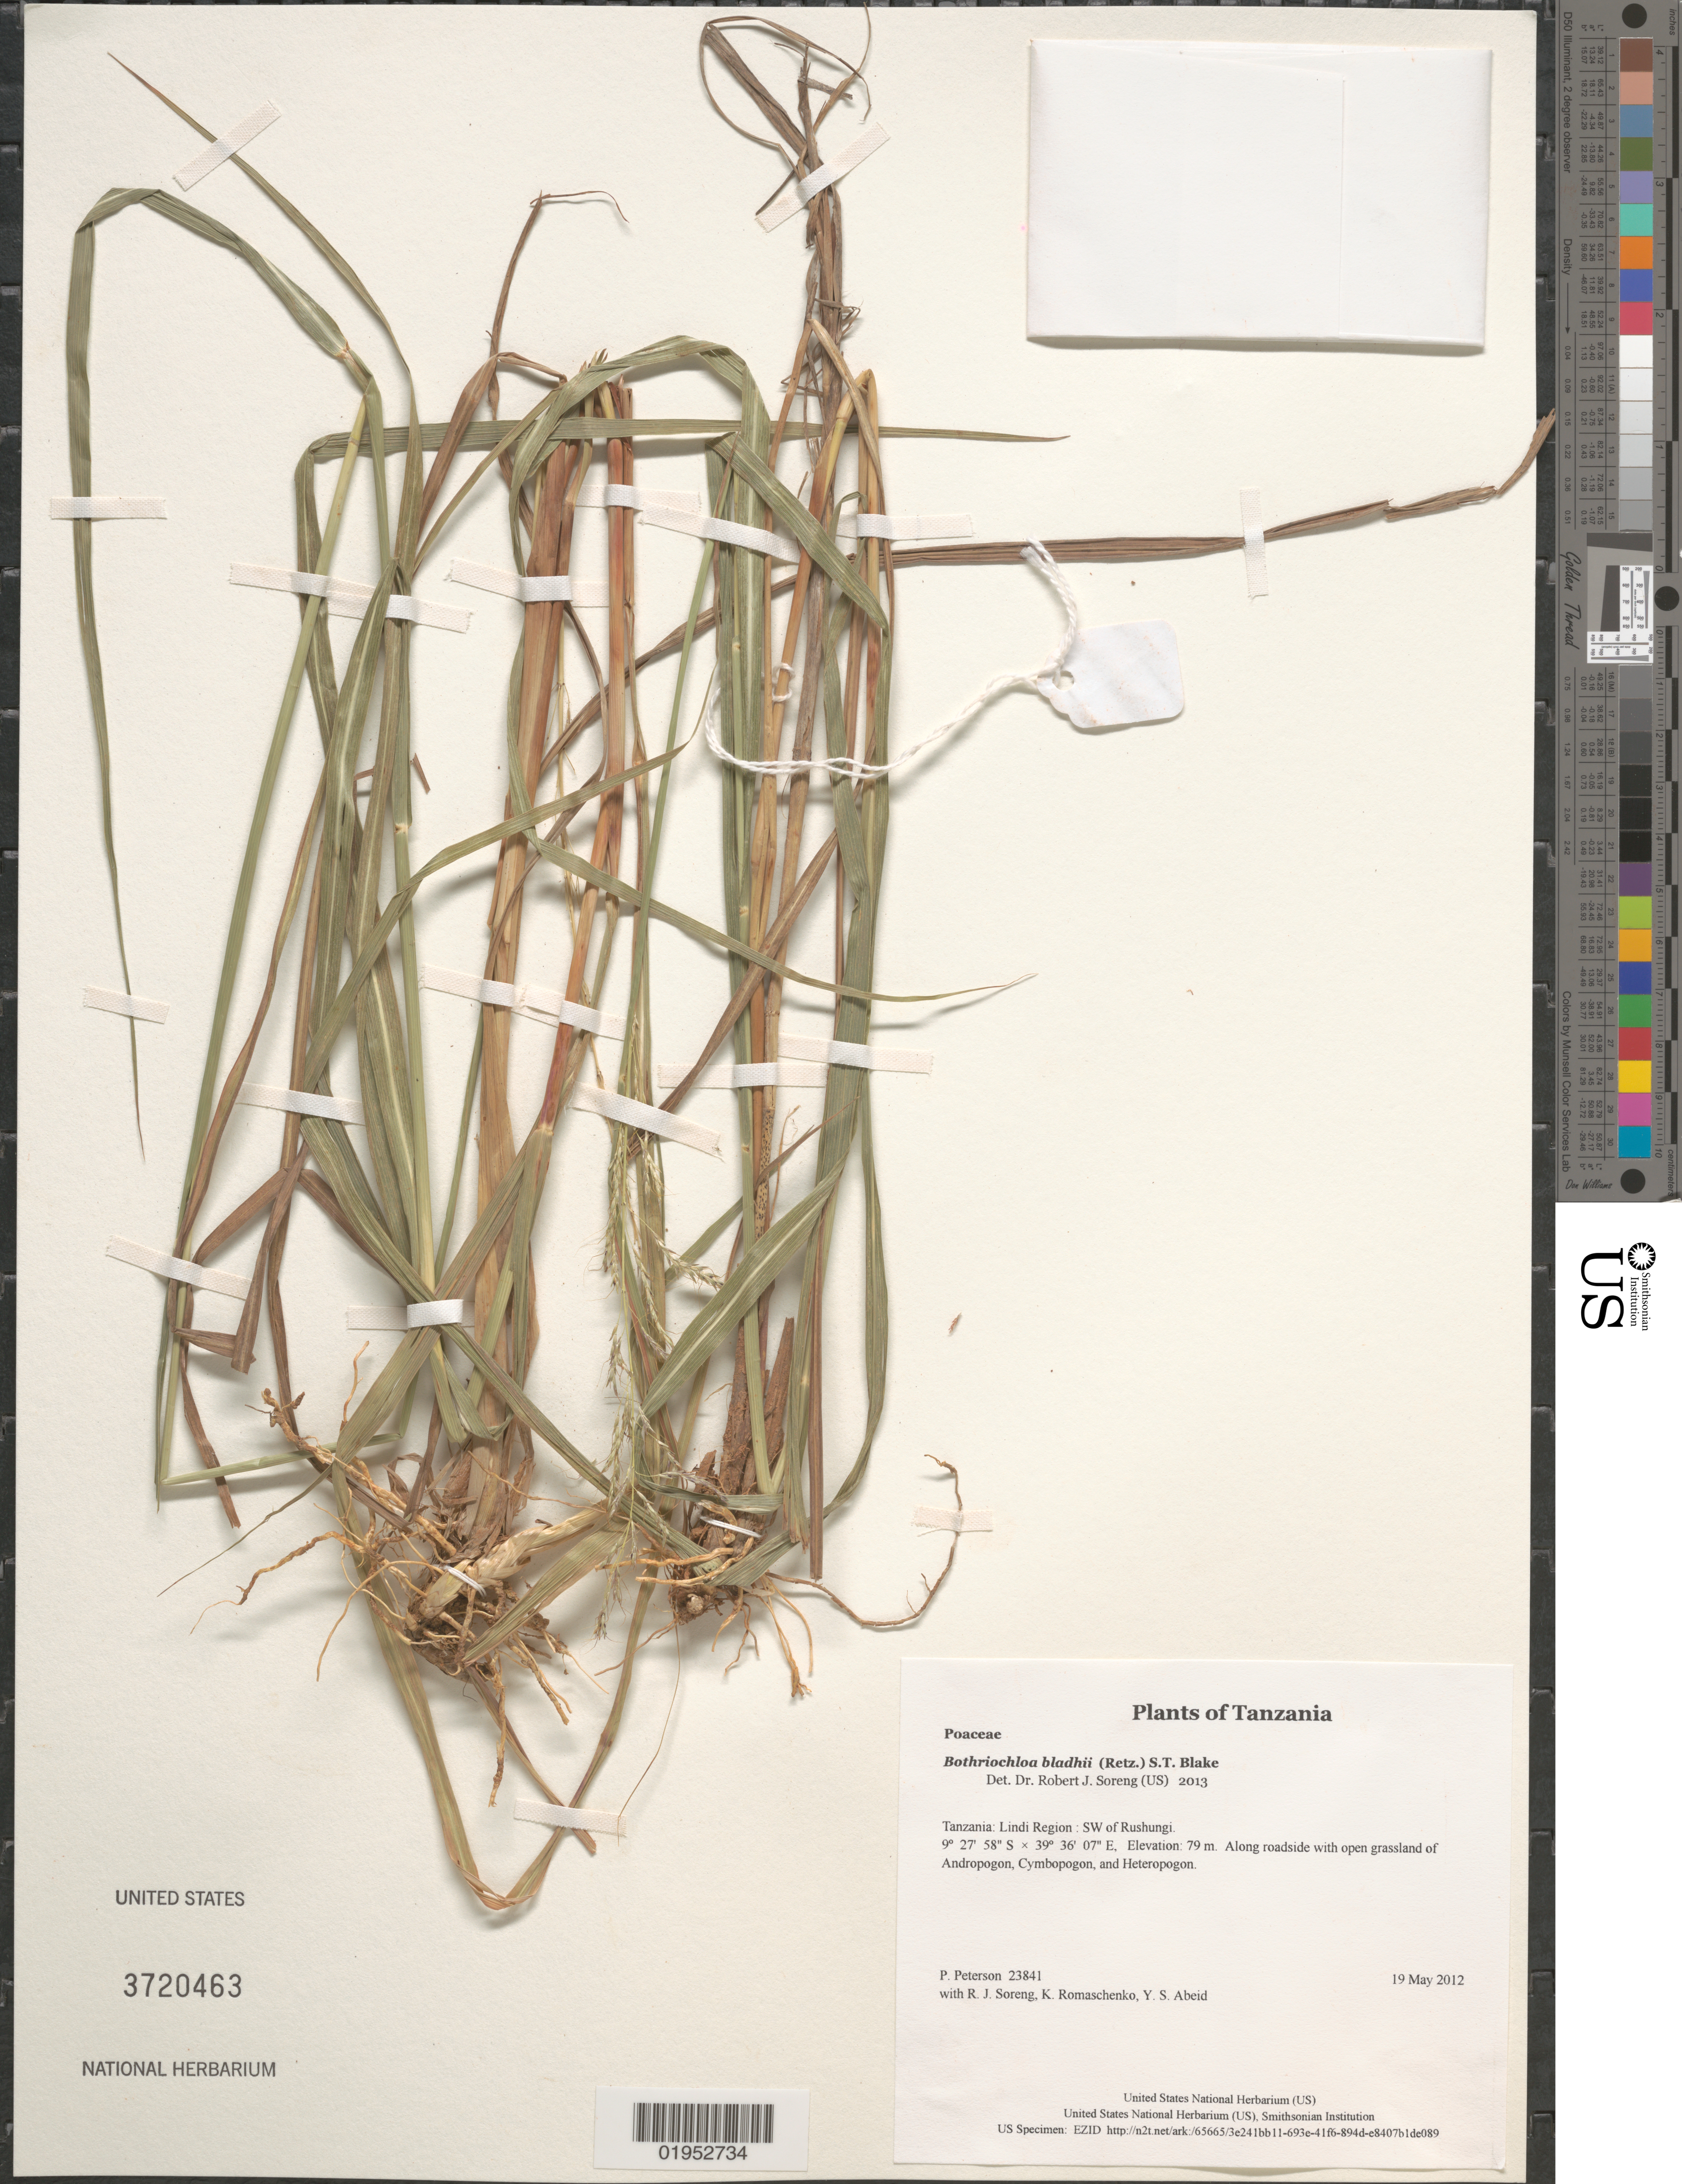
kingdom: Plantae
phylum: Tracheophyta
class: Liliopsida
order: Poales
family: Poaceae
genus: Bothriochloa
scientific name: Bothriochloa bladhii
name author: (Retz.) S.T. Blake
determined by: Soreng, Robert J., Research Associate (BOT), Smithsonian Institution - National Museum of Natural History (UNITED STATES)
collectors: P. M. Peterson, R. J. Soreng, K. Romaschenko & Y. Abeid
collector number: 23841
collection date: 2012-05-19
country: Tanzania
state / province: Lindi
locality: SW of Rushungi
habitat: Along roadside with open grassland of Andropogon, Cymbopogon, and Heteropogon.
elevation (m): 79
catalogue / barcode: US 3720463